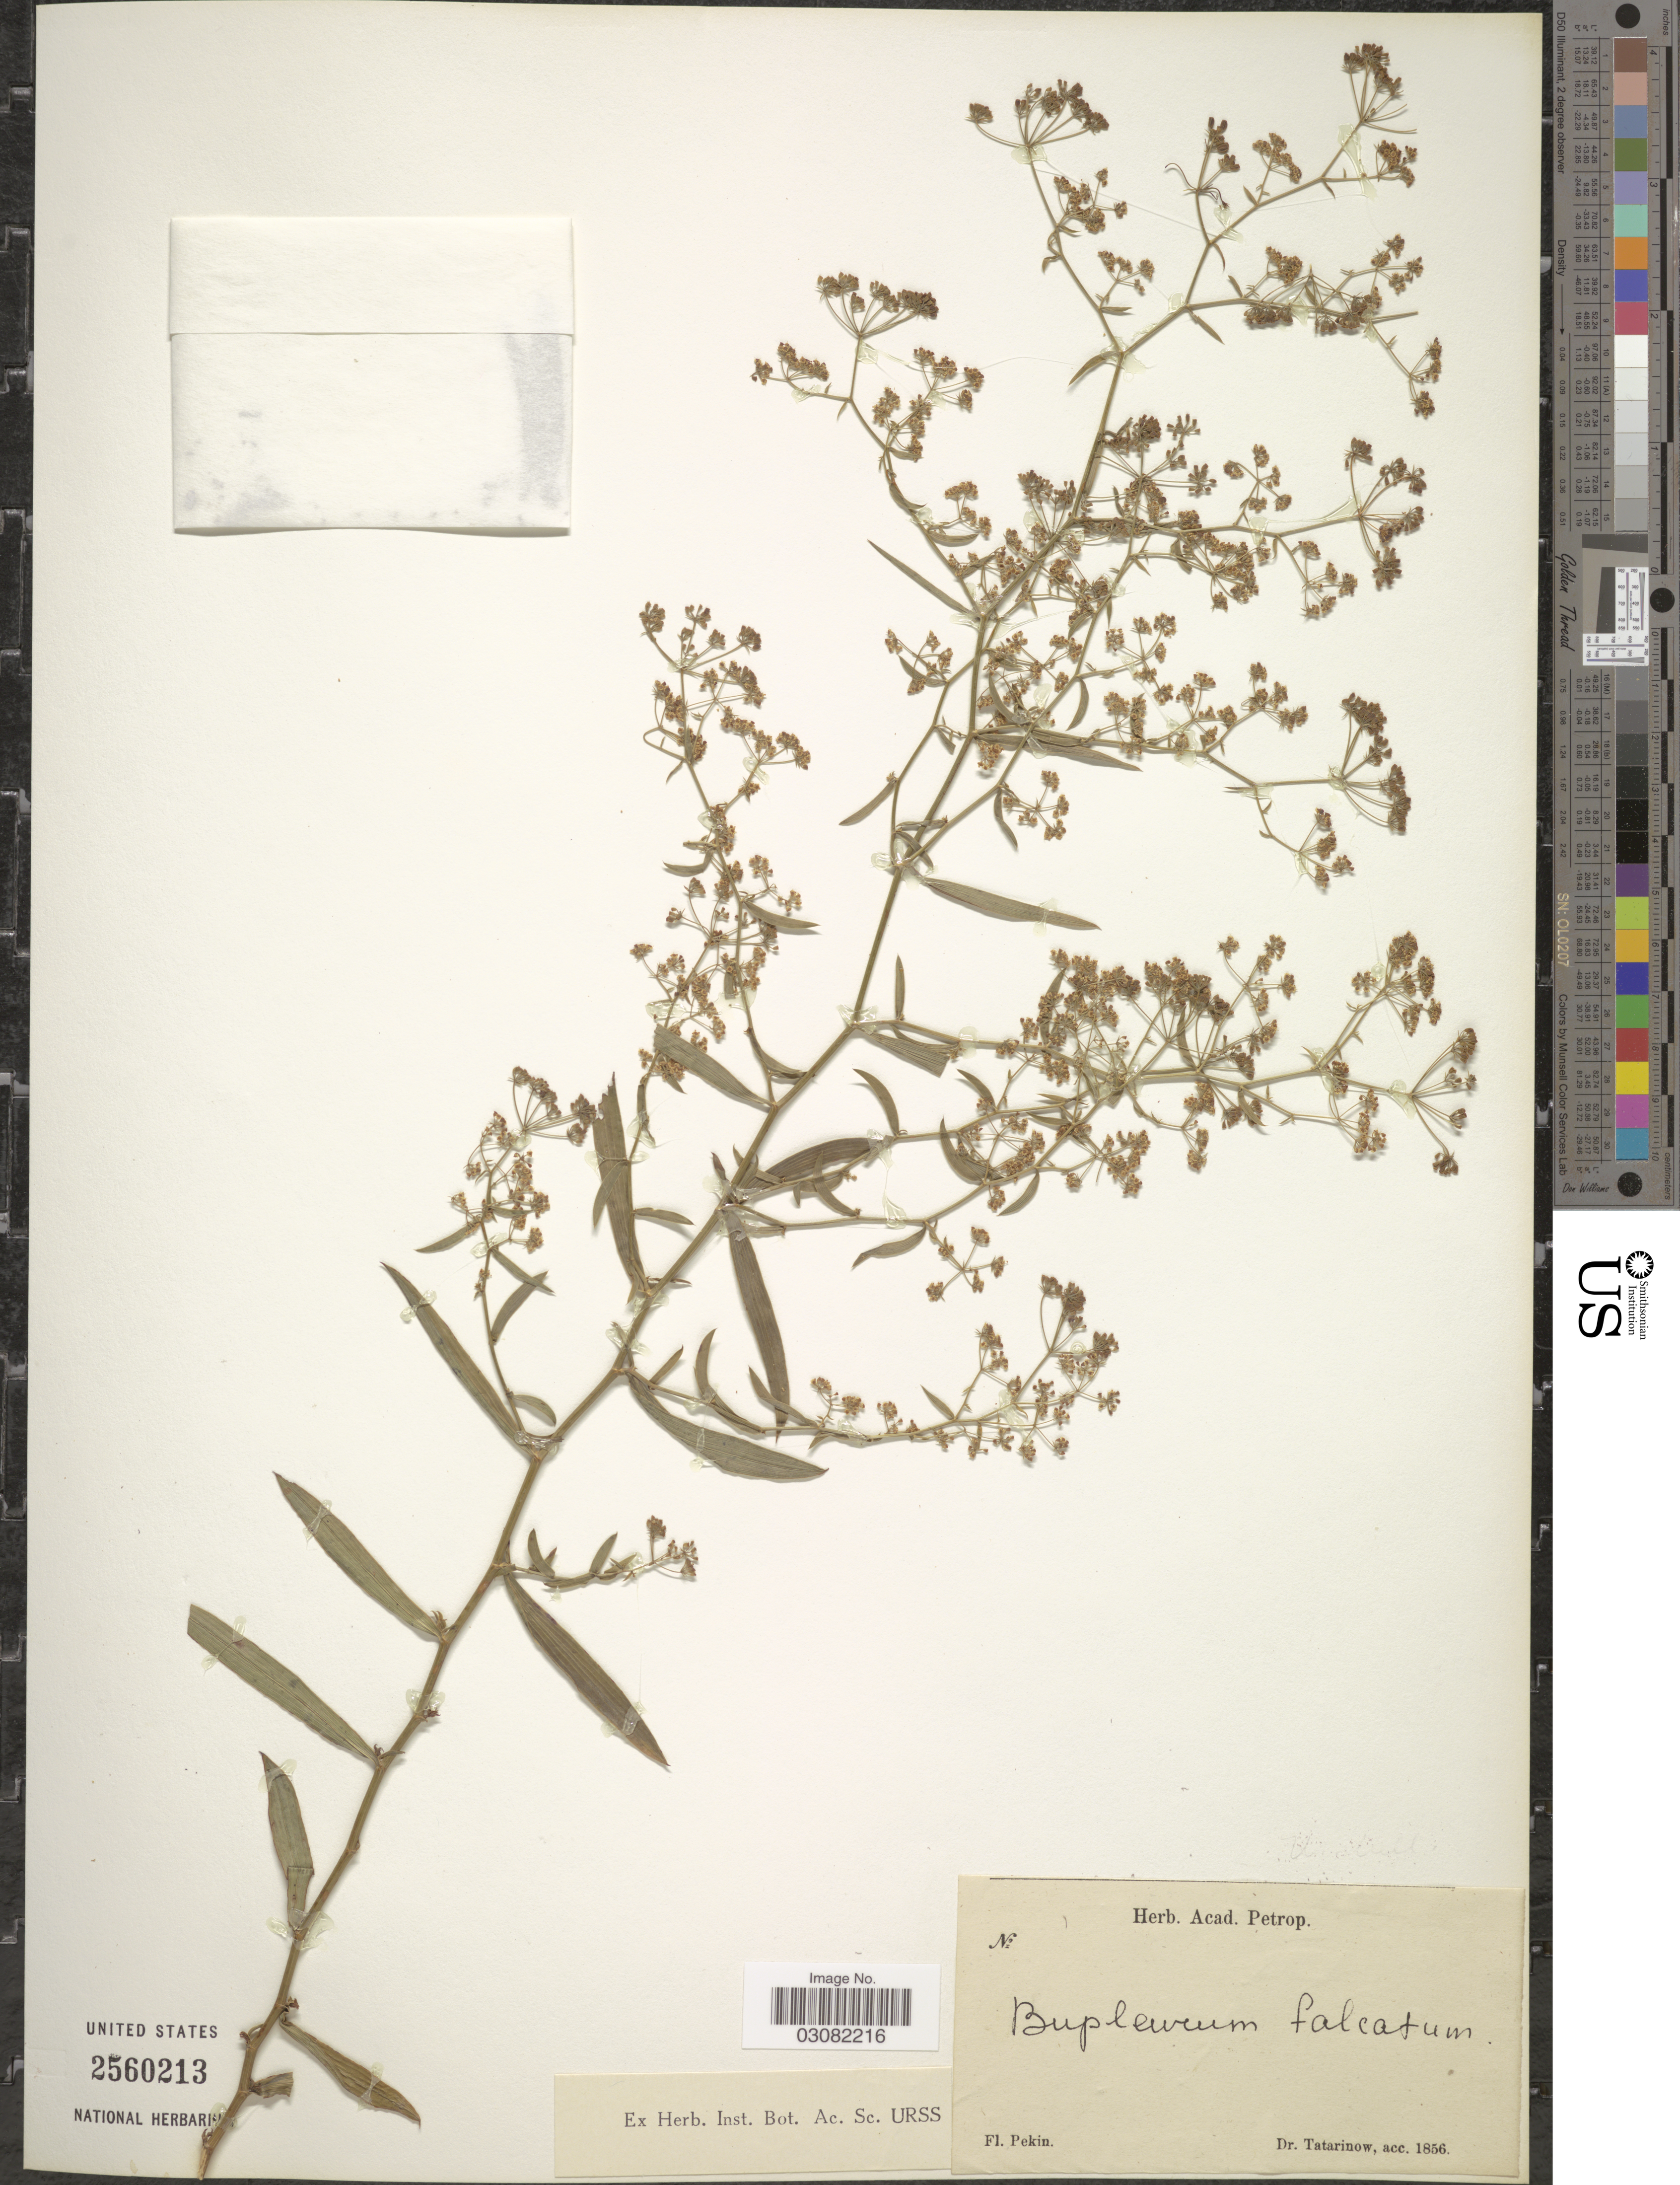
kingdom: Plantae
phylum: Tracheophyta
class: Magnoliopsida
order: Apiales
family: Apiaceae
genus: Bupleurum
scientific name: Bupleurum falcatum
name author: L.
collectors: -. Tatarinow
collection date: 1856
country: China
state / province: Beijing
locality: Pekin.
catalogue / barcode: US 2560213